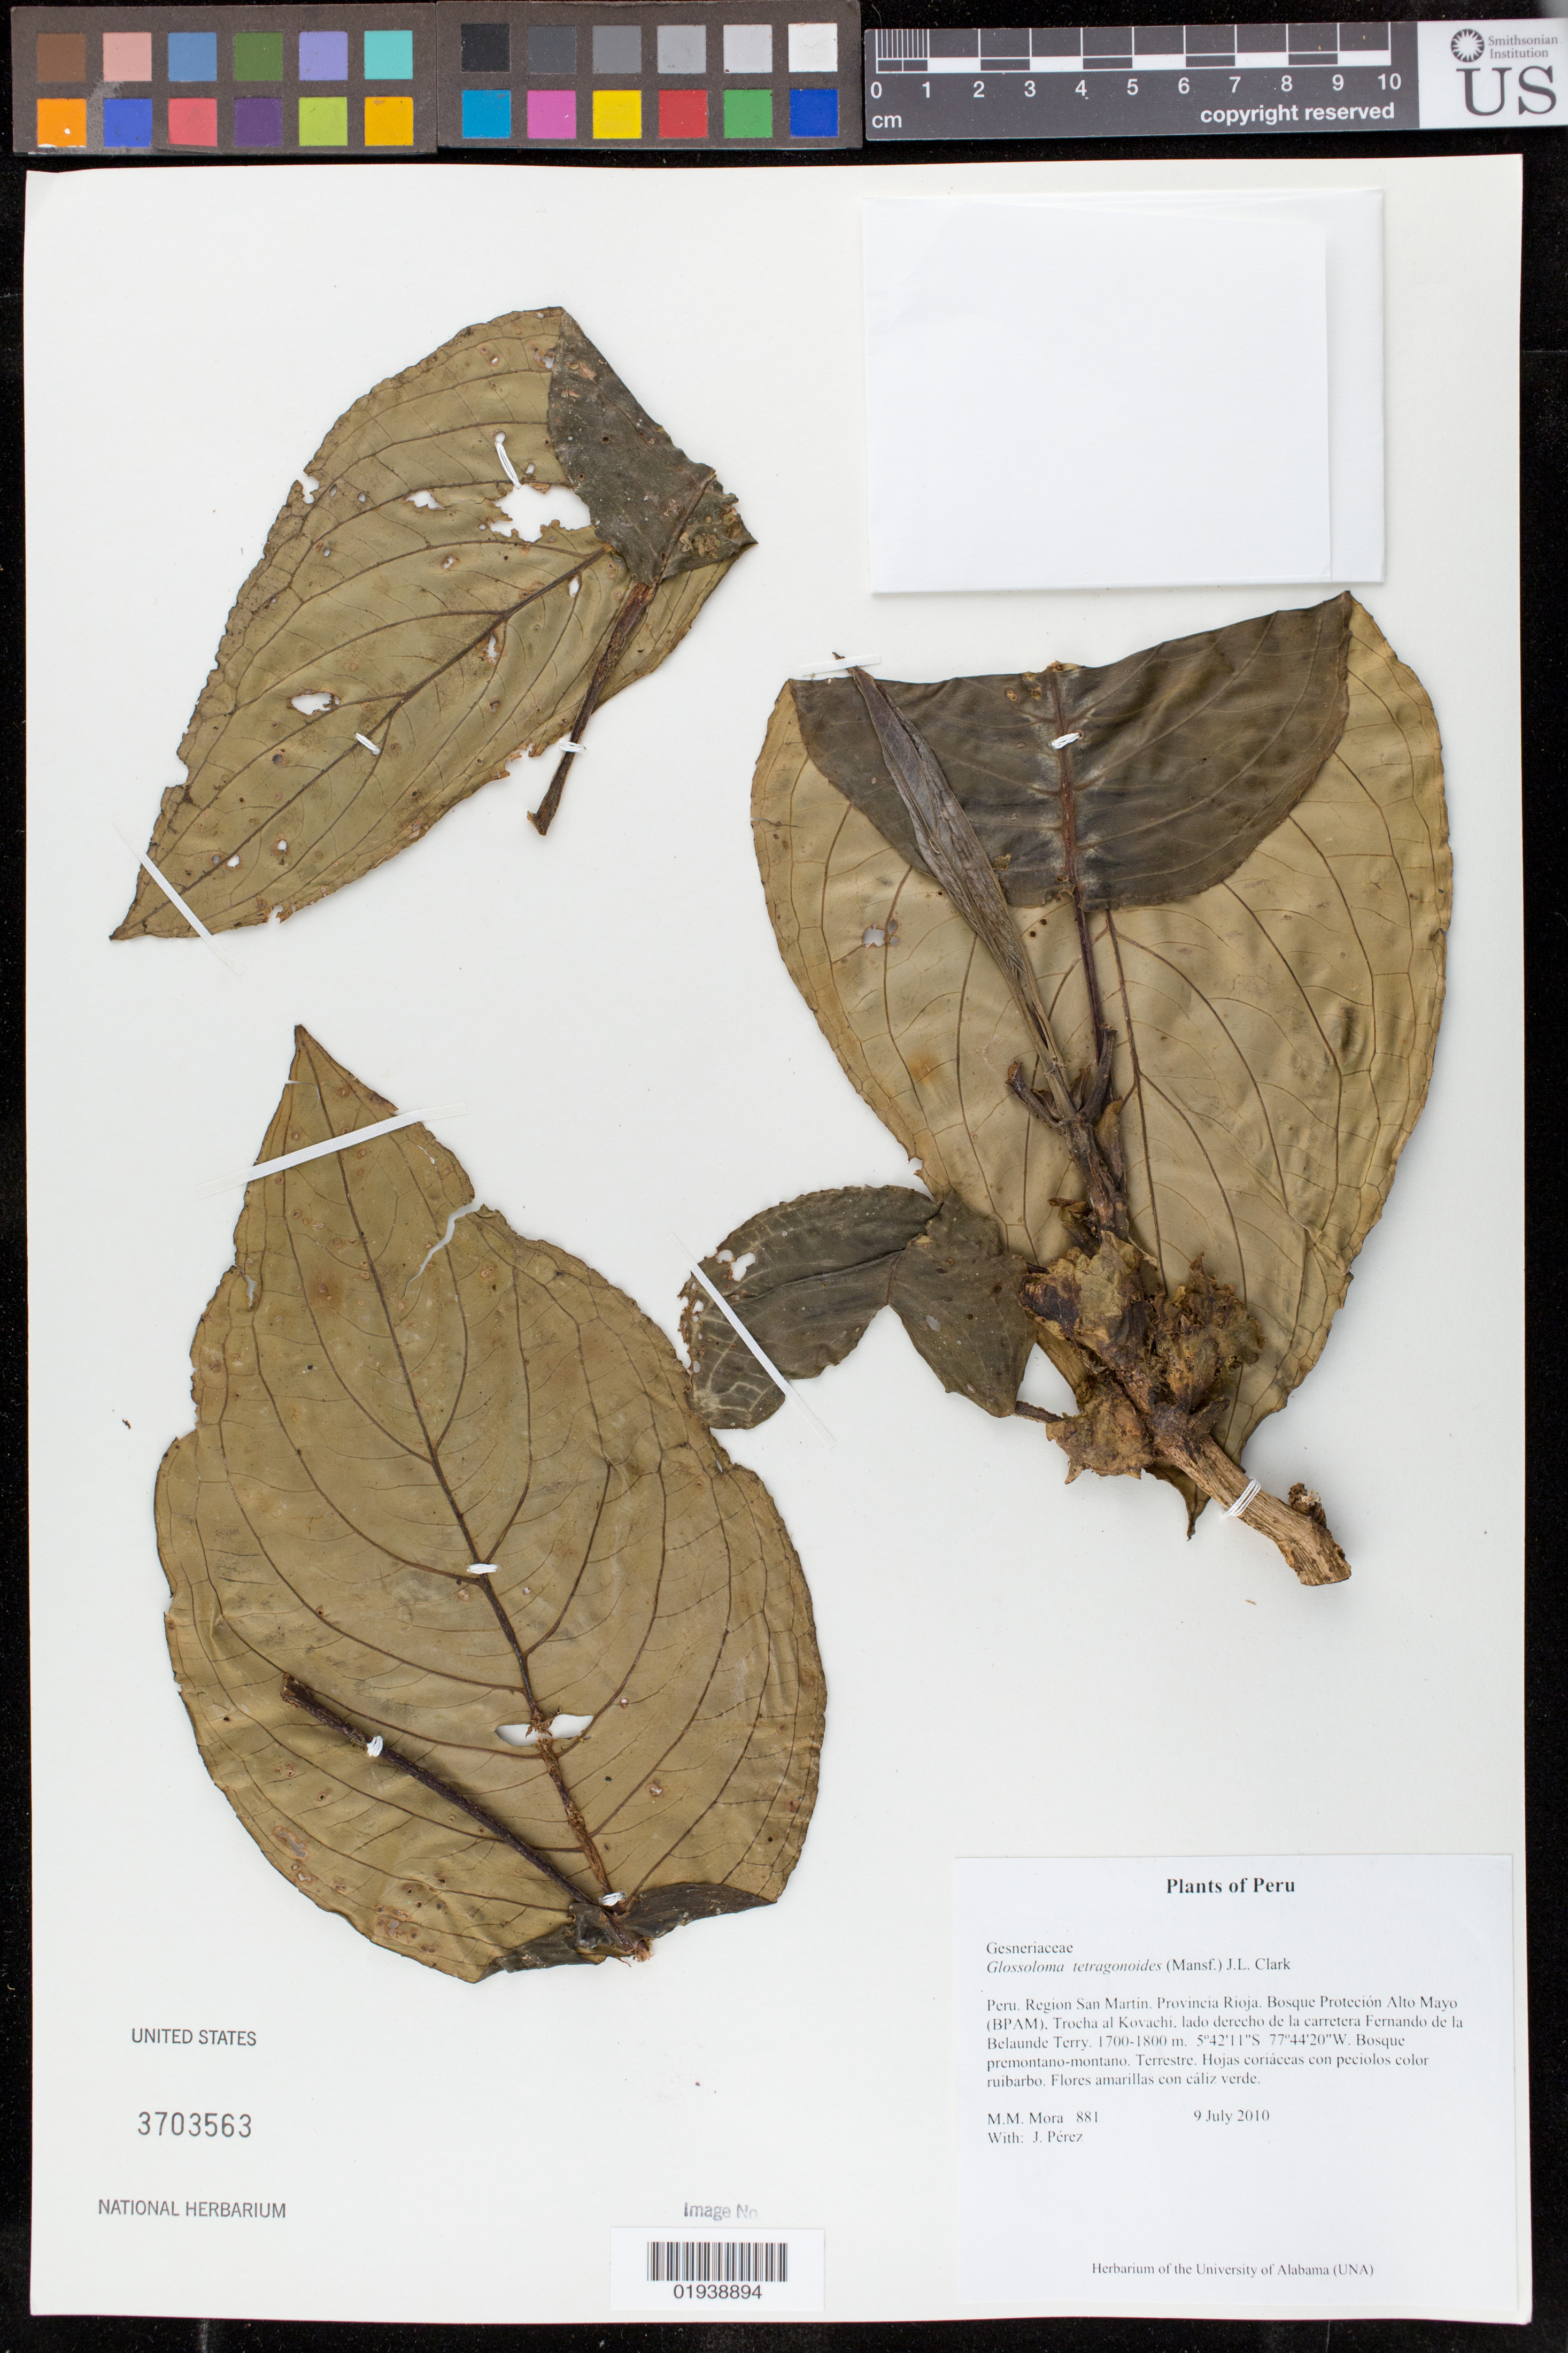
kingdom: Plantae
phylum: Tracheophyta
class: Magnoliopsida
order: Lamiales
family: Gesneriaceae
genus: Glossoloma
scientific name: Glossoloma tetragonoides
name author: (Mansf.) J.L. Clark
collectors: M. M. Mora & J. Perez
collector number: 881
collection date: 2010-07-09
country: Peru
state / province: San Martín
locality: Provincia Rioja. Bosque Protecion Alto Mayo (BPAM), Trocha al Kovachi, lado derecho de la carretera Fernando de la Belaunde Terry.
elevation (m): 1700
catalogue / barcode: US 3703563